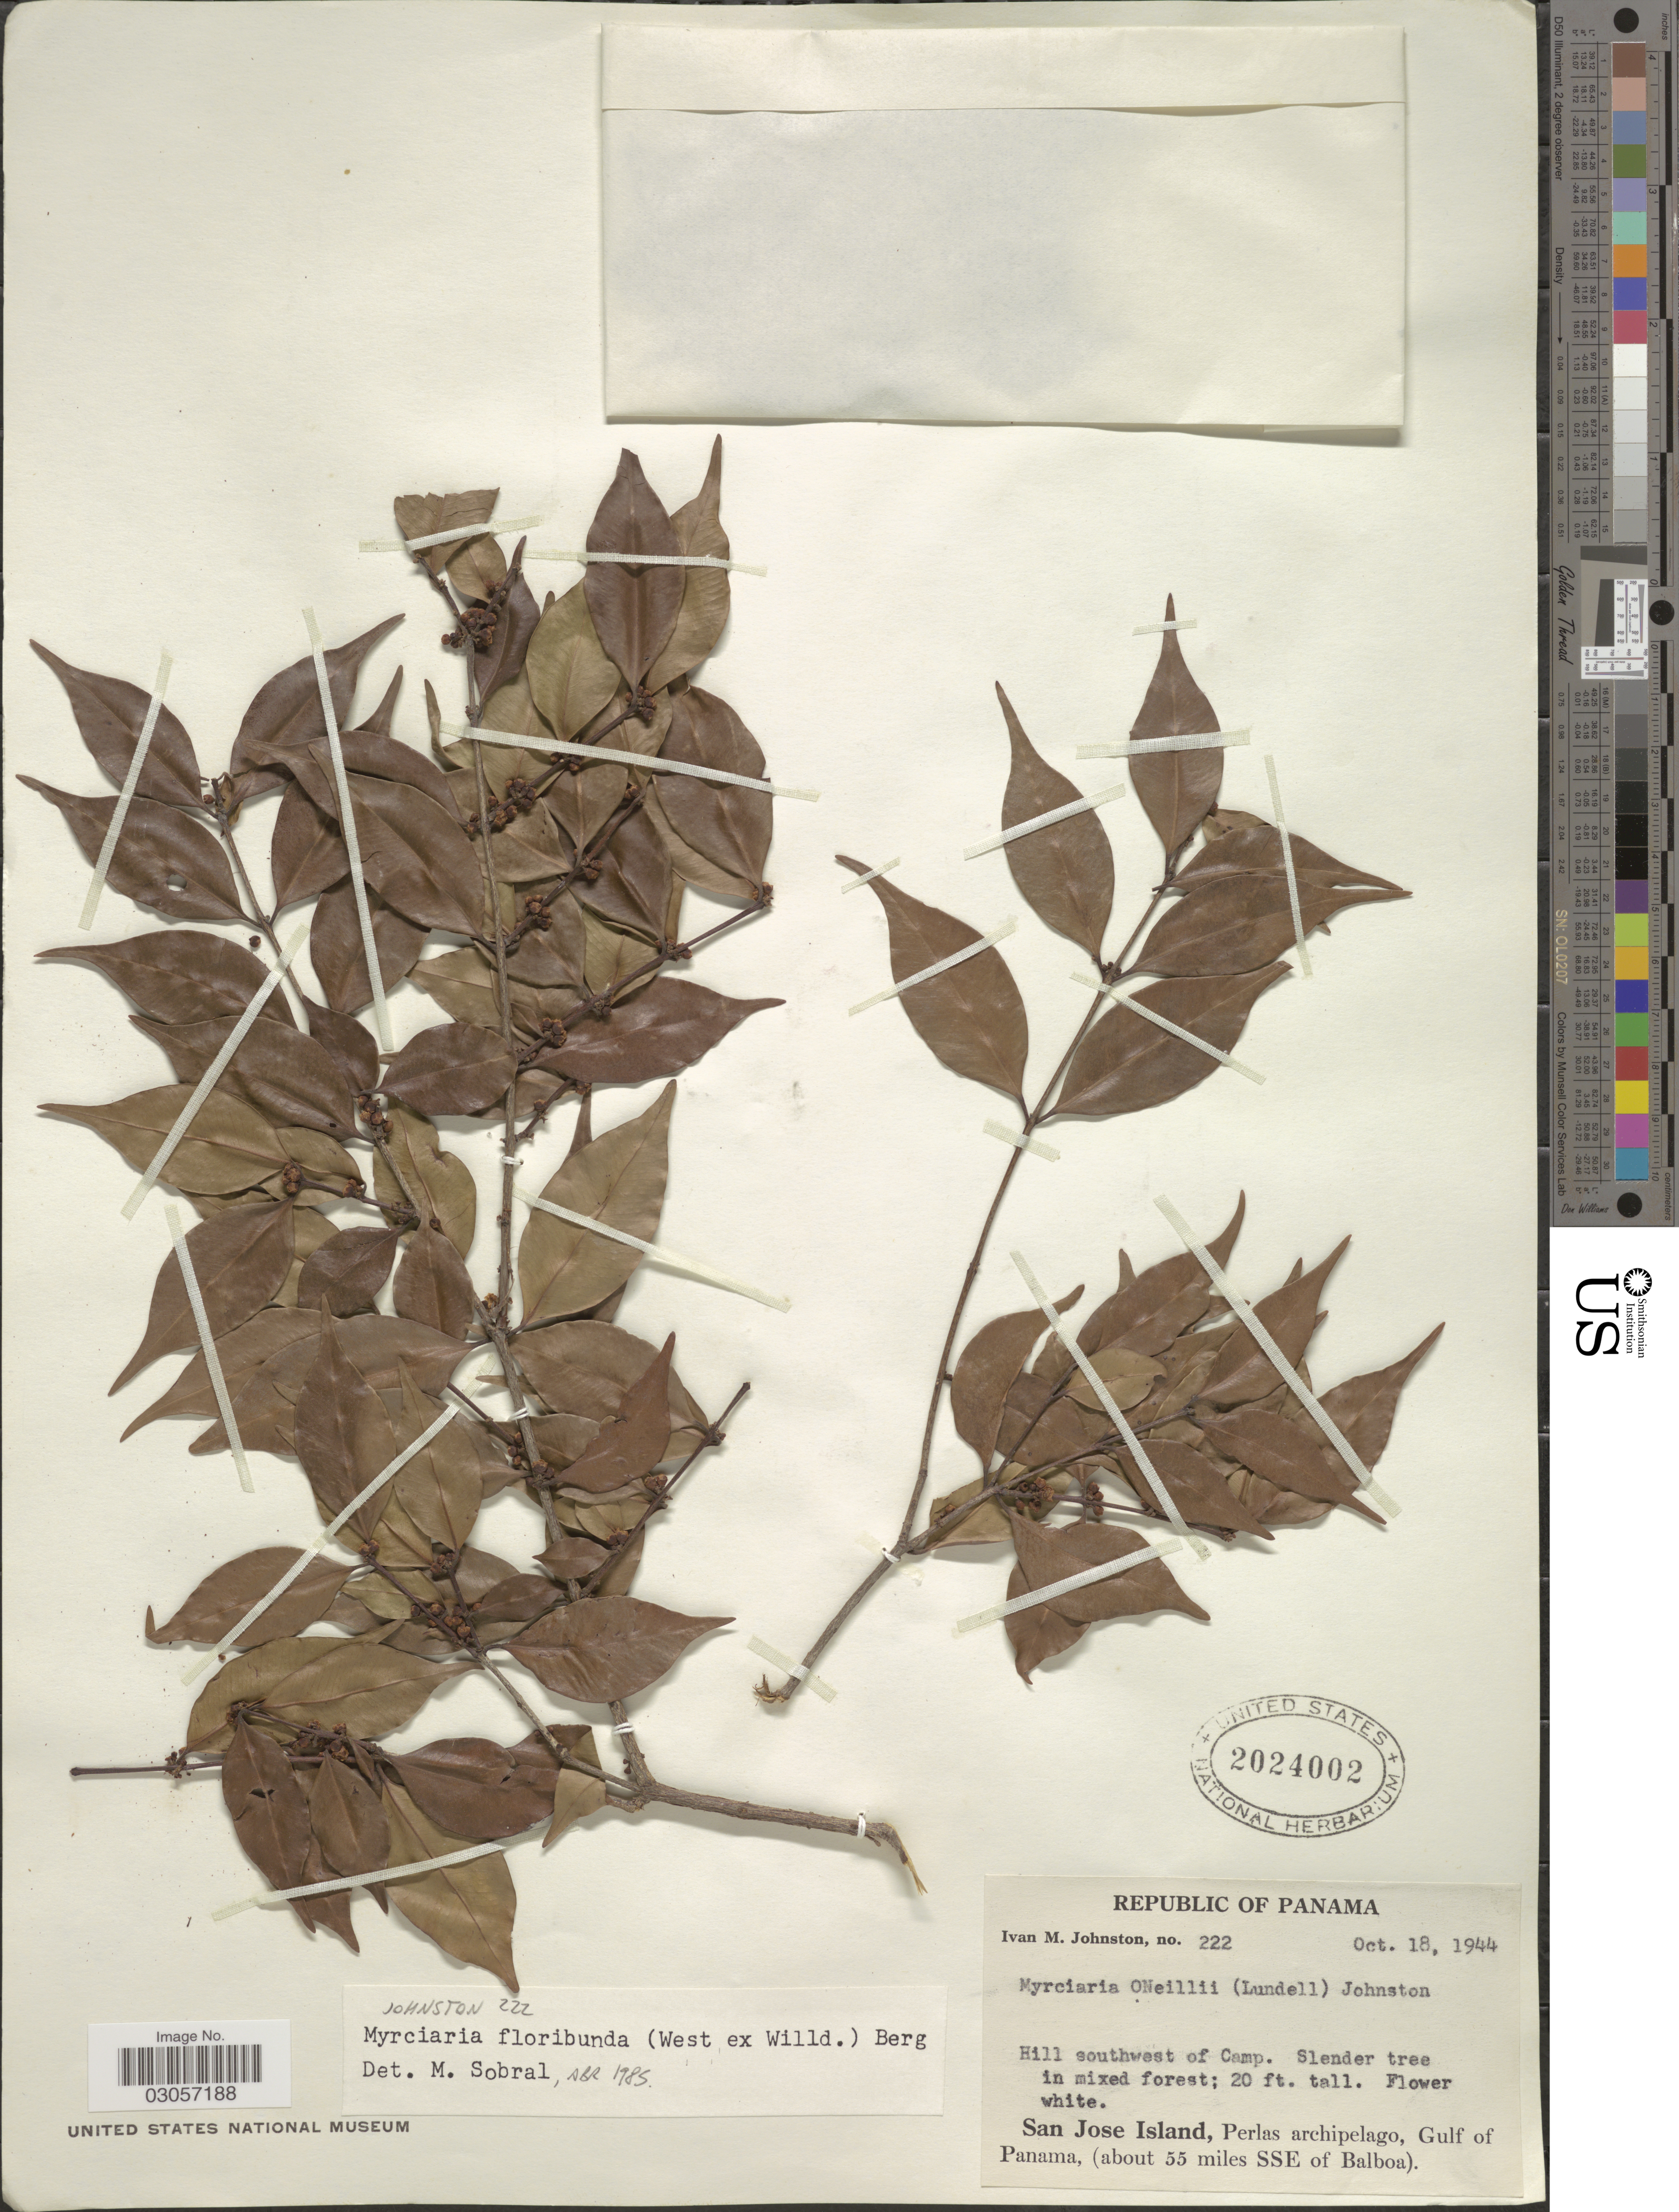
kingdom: Plantae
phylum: Tracheophyta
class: Magnoliopsida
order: Myrtales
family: Myrtaceae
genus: Myrciaria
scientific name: Myrciaria floribunda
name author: (H. West ex Willd.) O. Berg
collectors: I.M. Johnston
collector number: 222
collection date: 1944-10-18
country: Panama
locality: Hill southwest of Camp, San Jose Island, Perlas archipelago, Gulf of Panama, (about 55 miles SSE of Balboa).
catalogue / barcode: US 2024002